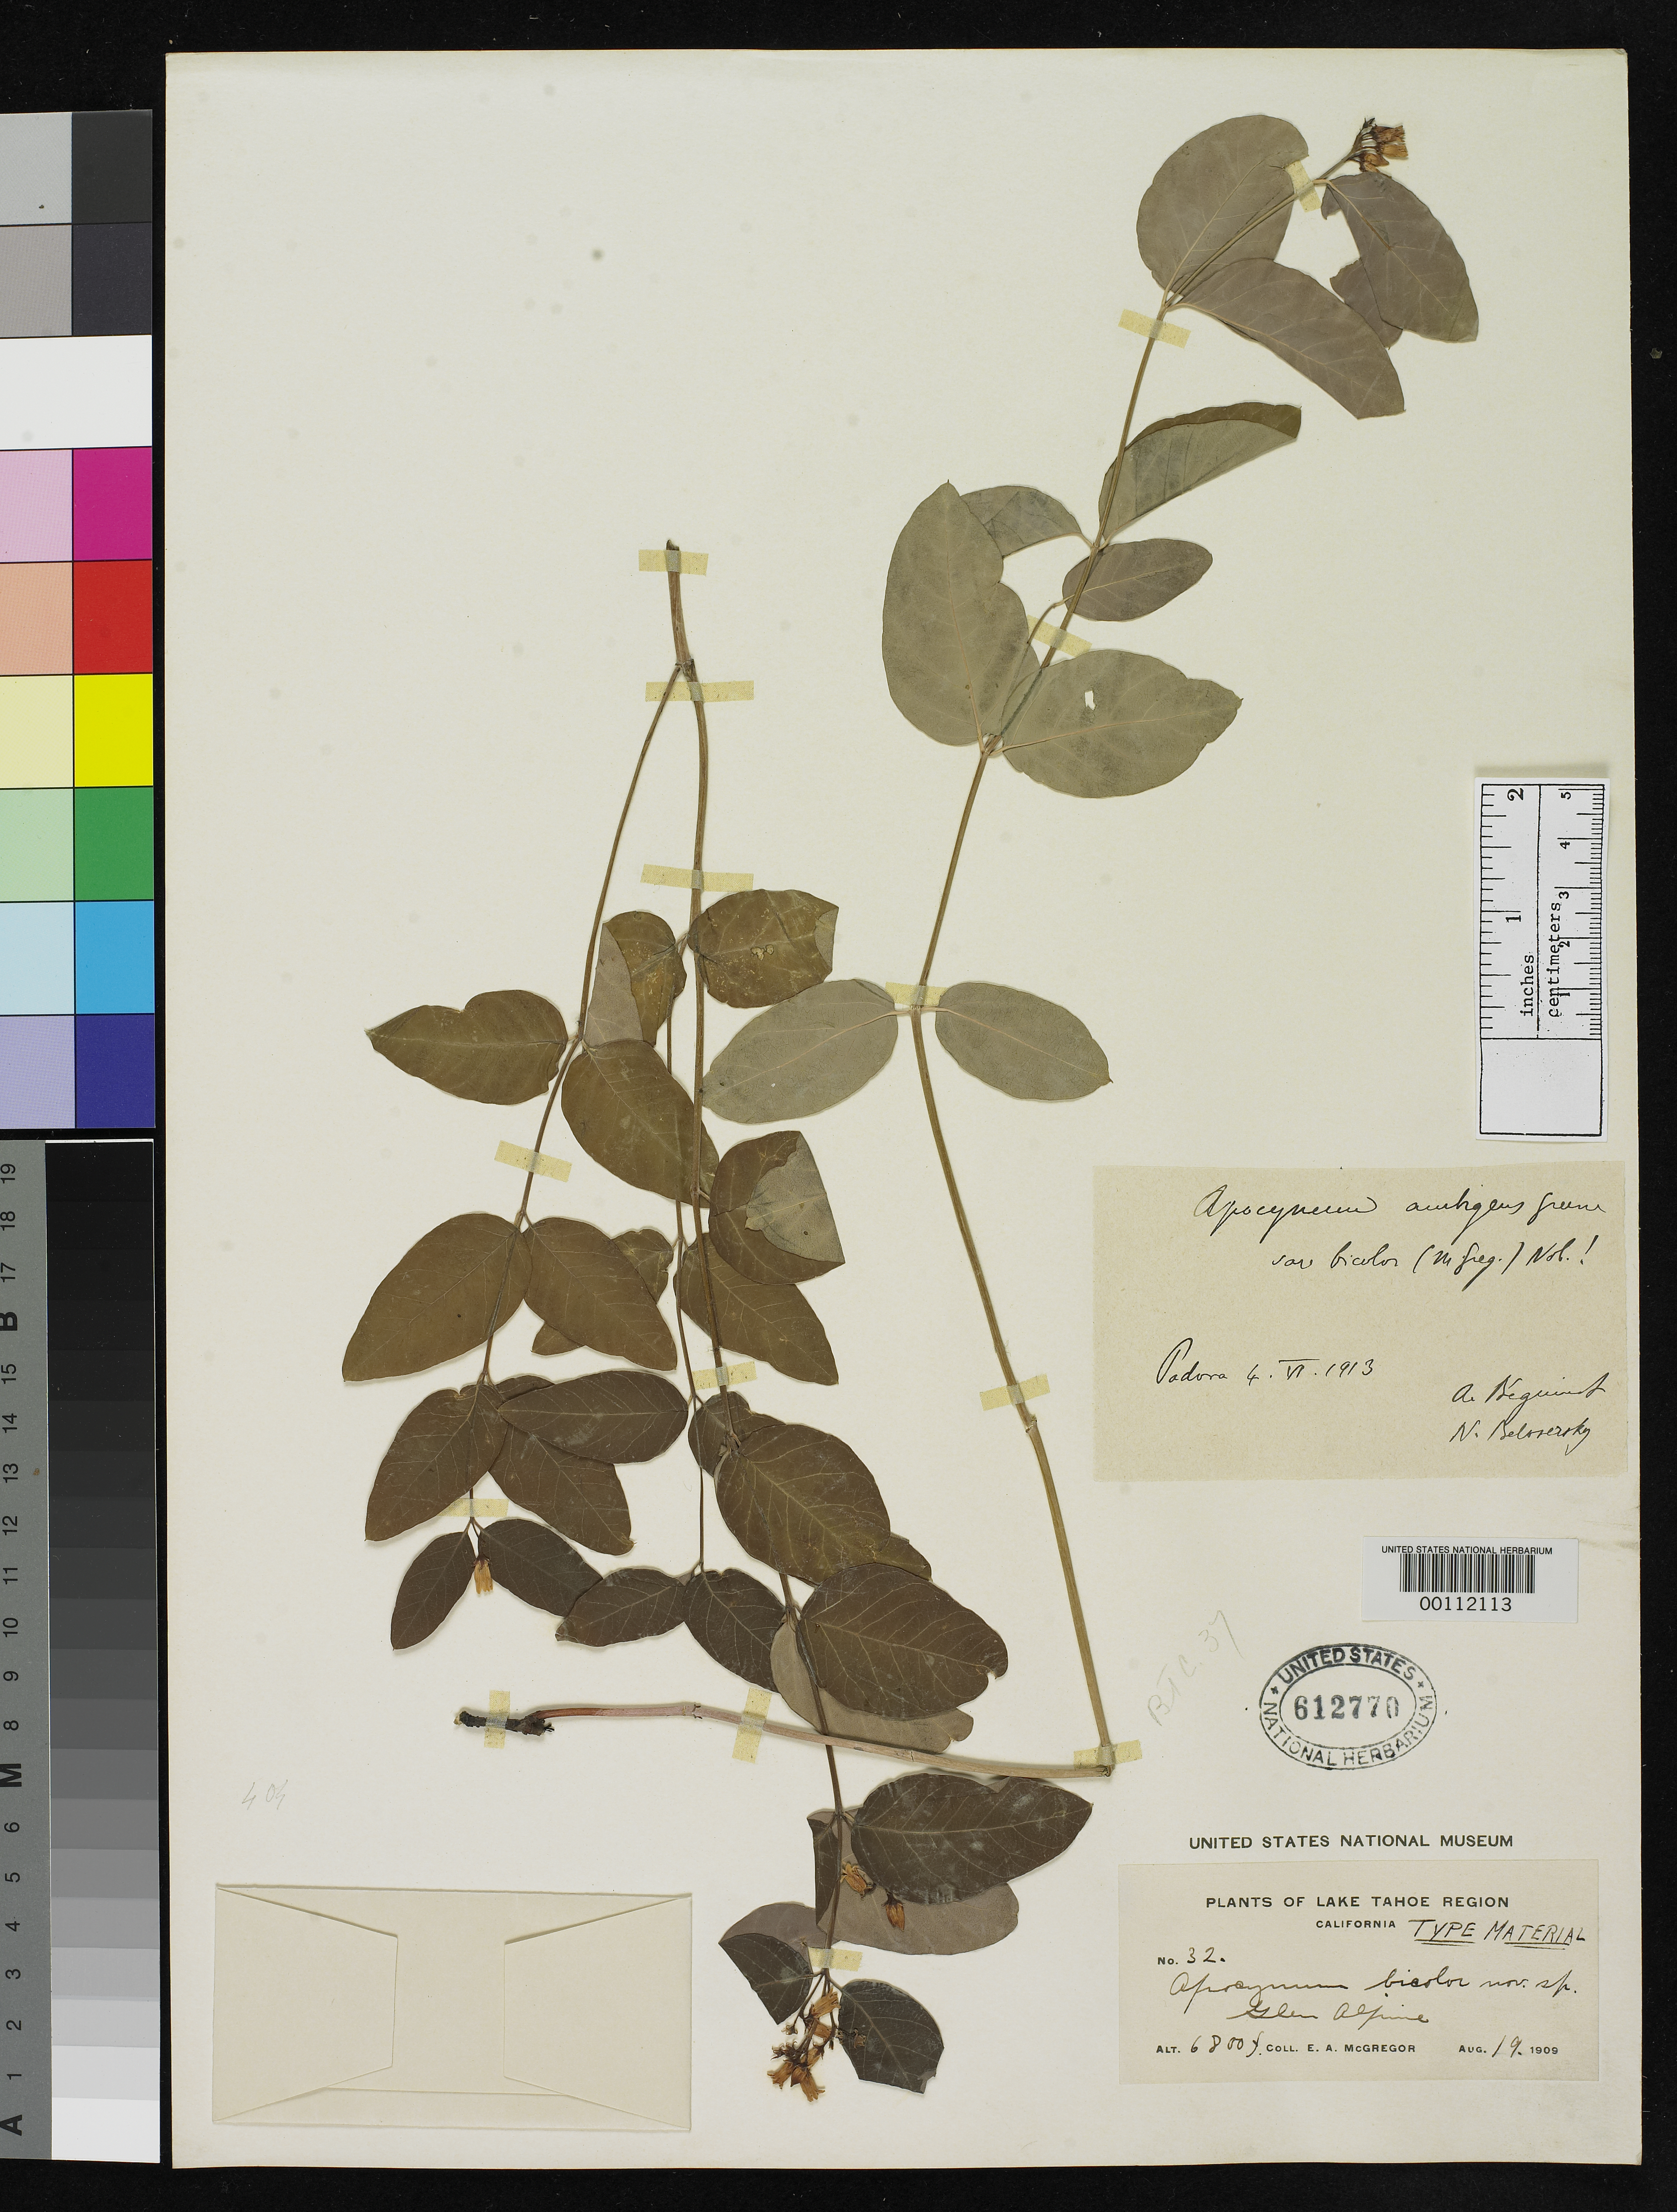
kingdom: Plantae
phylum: Tracheophyta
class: Magnoliopsida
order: Gentianales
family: Apocynaceae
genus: Apocynum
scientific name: Apocynum bicolor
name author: E.A. McGregor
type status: Type Collection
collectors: E. A. McGregor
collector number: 32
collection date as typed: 19 Aug 1909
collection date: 1909-08-19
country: United States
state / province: California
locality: Lake Tahoe, Glen Alpine.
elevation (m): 2260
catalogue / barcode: US 612770